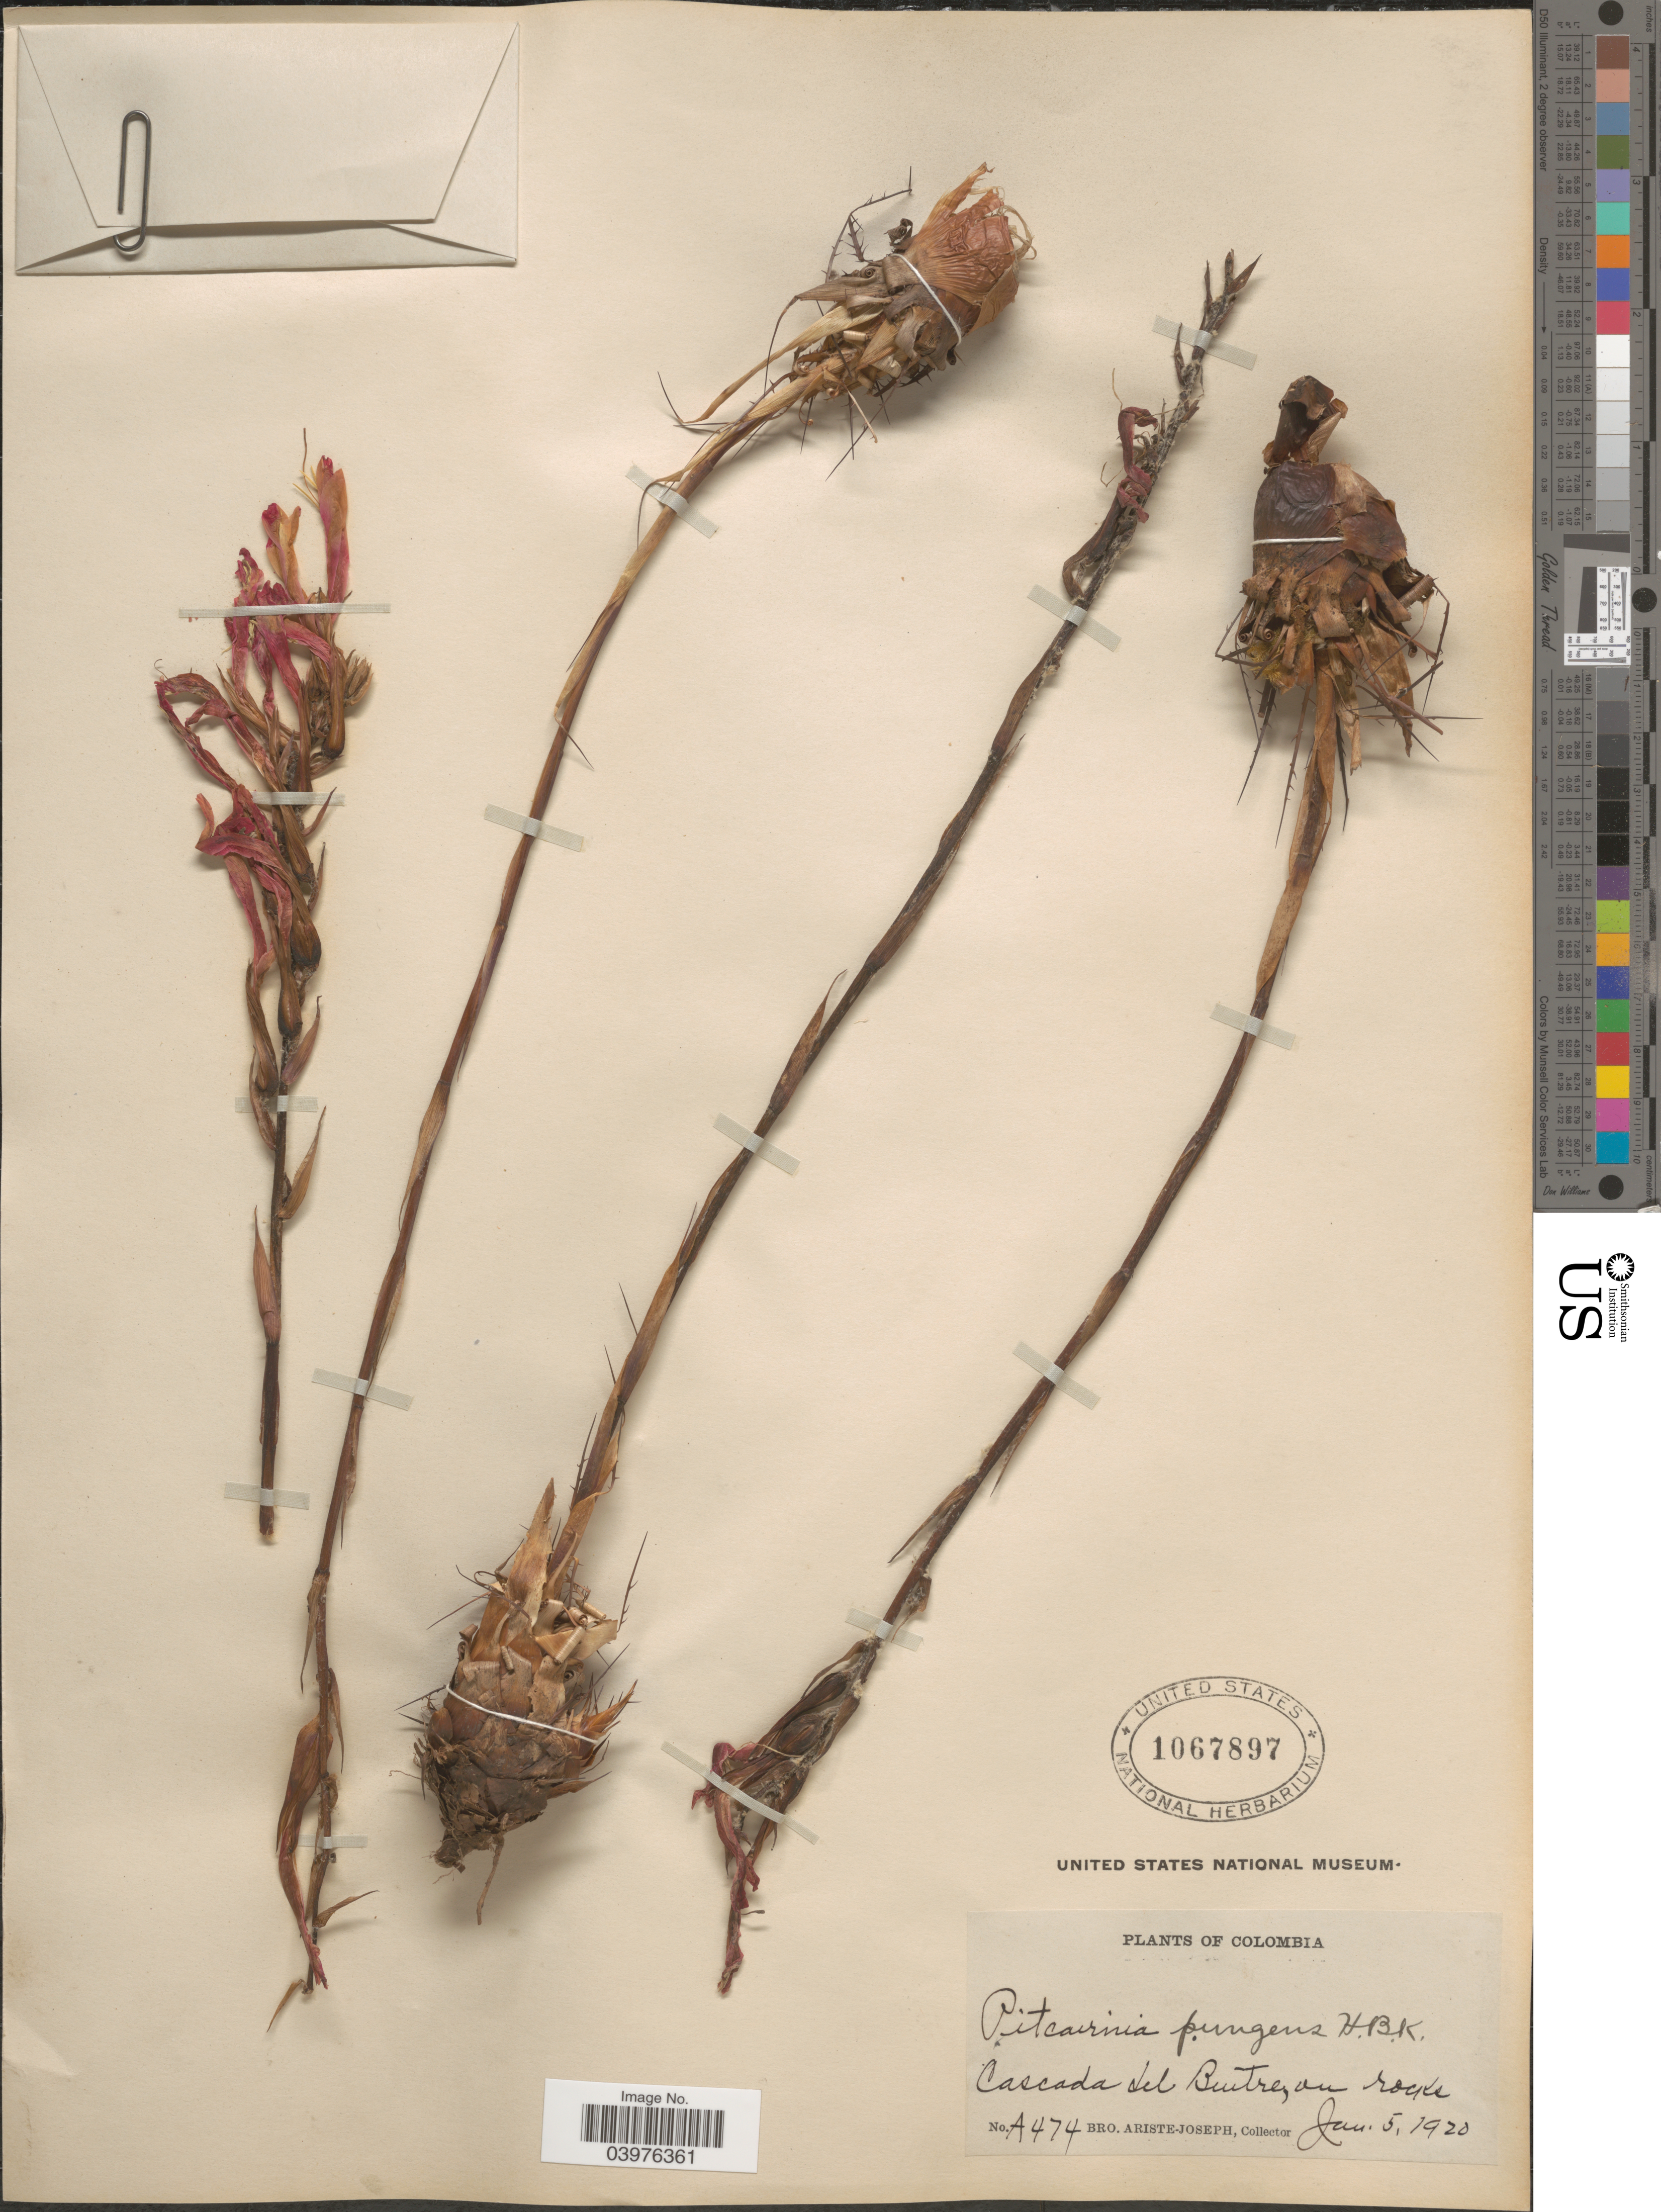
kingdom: Plantae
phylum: Tracheophyta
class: Liliopsida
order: Poales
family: Bromeliaceae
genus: Pitcairnia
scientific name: Pitcairnia pungens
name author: Kunth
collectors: Bro. Ariste-Joseph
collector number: A474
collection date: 1920-01-05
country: Colombia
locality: Cascada del Buitre.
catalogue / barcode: US 1067897